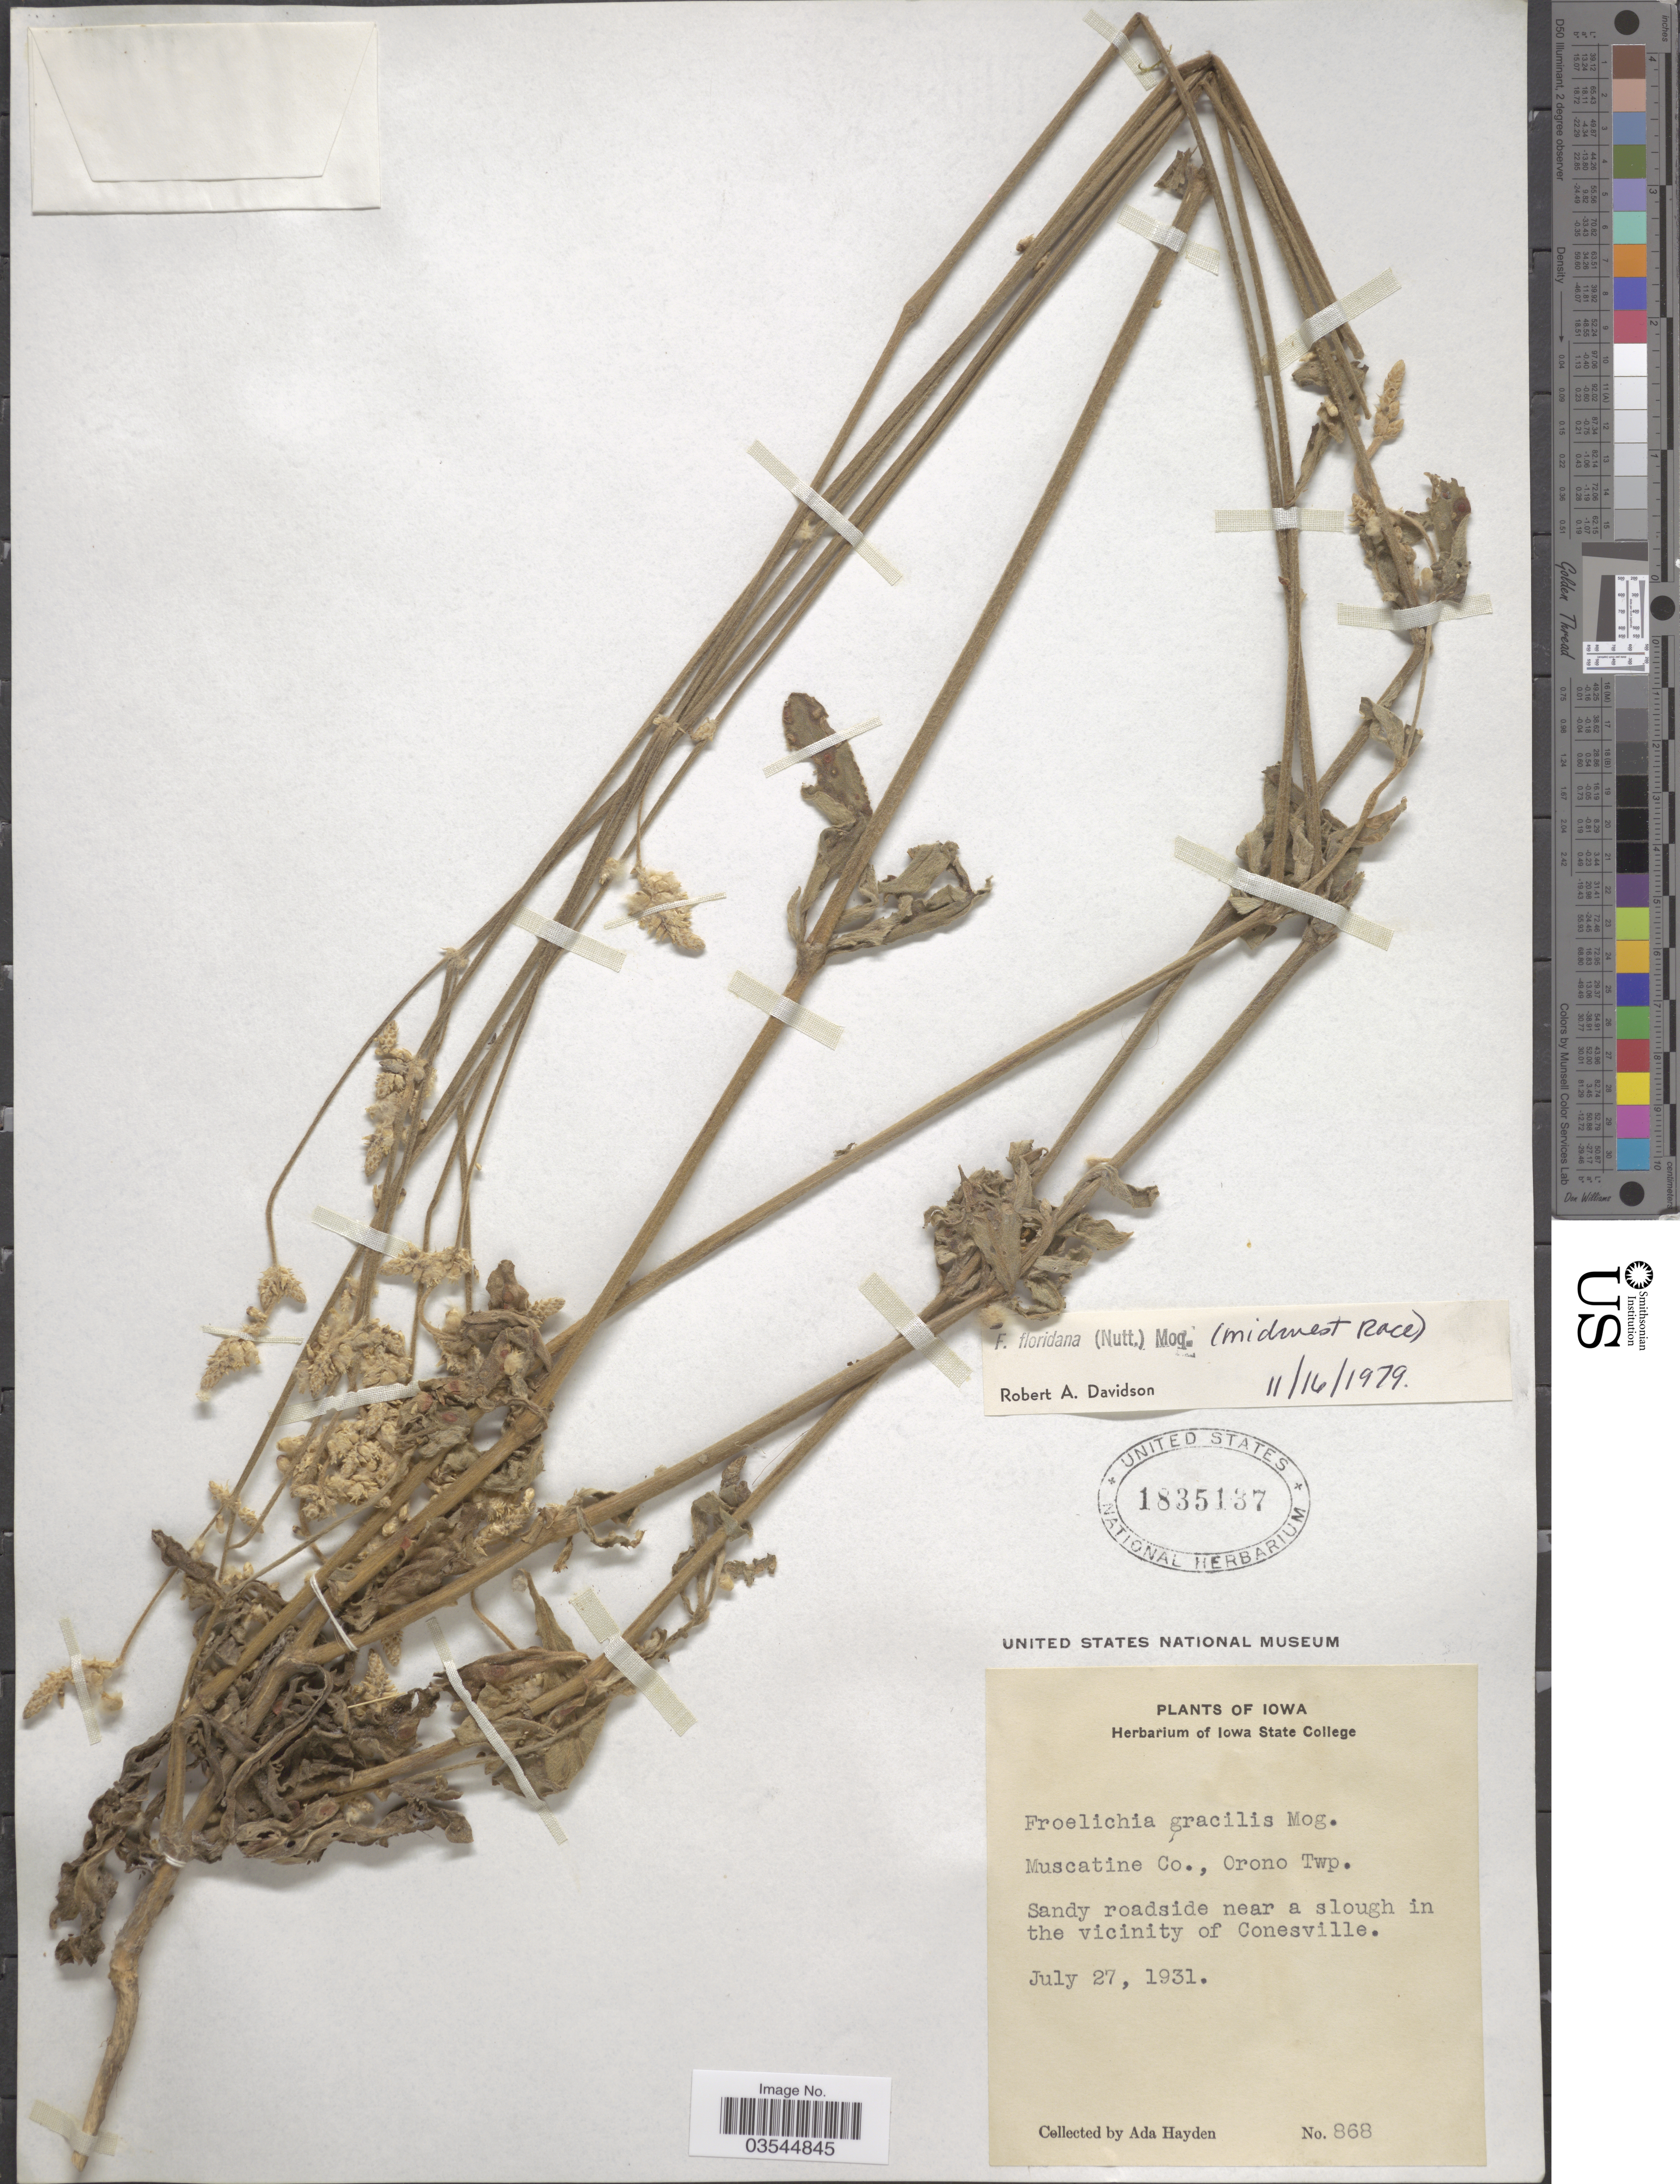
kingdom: Plantae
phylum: Tracheophyta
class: Magnoliopsida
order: Caryophyllales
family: Amaranthaceae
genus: Froelichia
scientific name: Froelichia floridana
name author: (Nutt.) Moq.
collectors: Ada Hayden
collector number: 868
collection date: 1931-07-27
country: United States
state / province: Iowa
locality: Muscatine Co., Orono Twp. Near a slough in the vicinity of Conesville.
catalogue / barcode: US 1835137